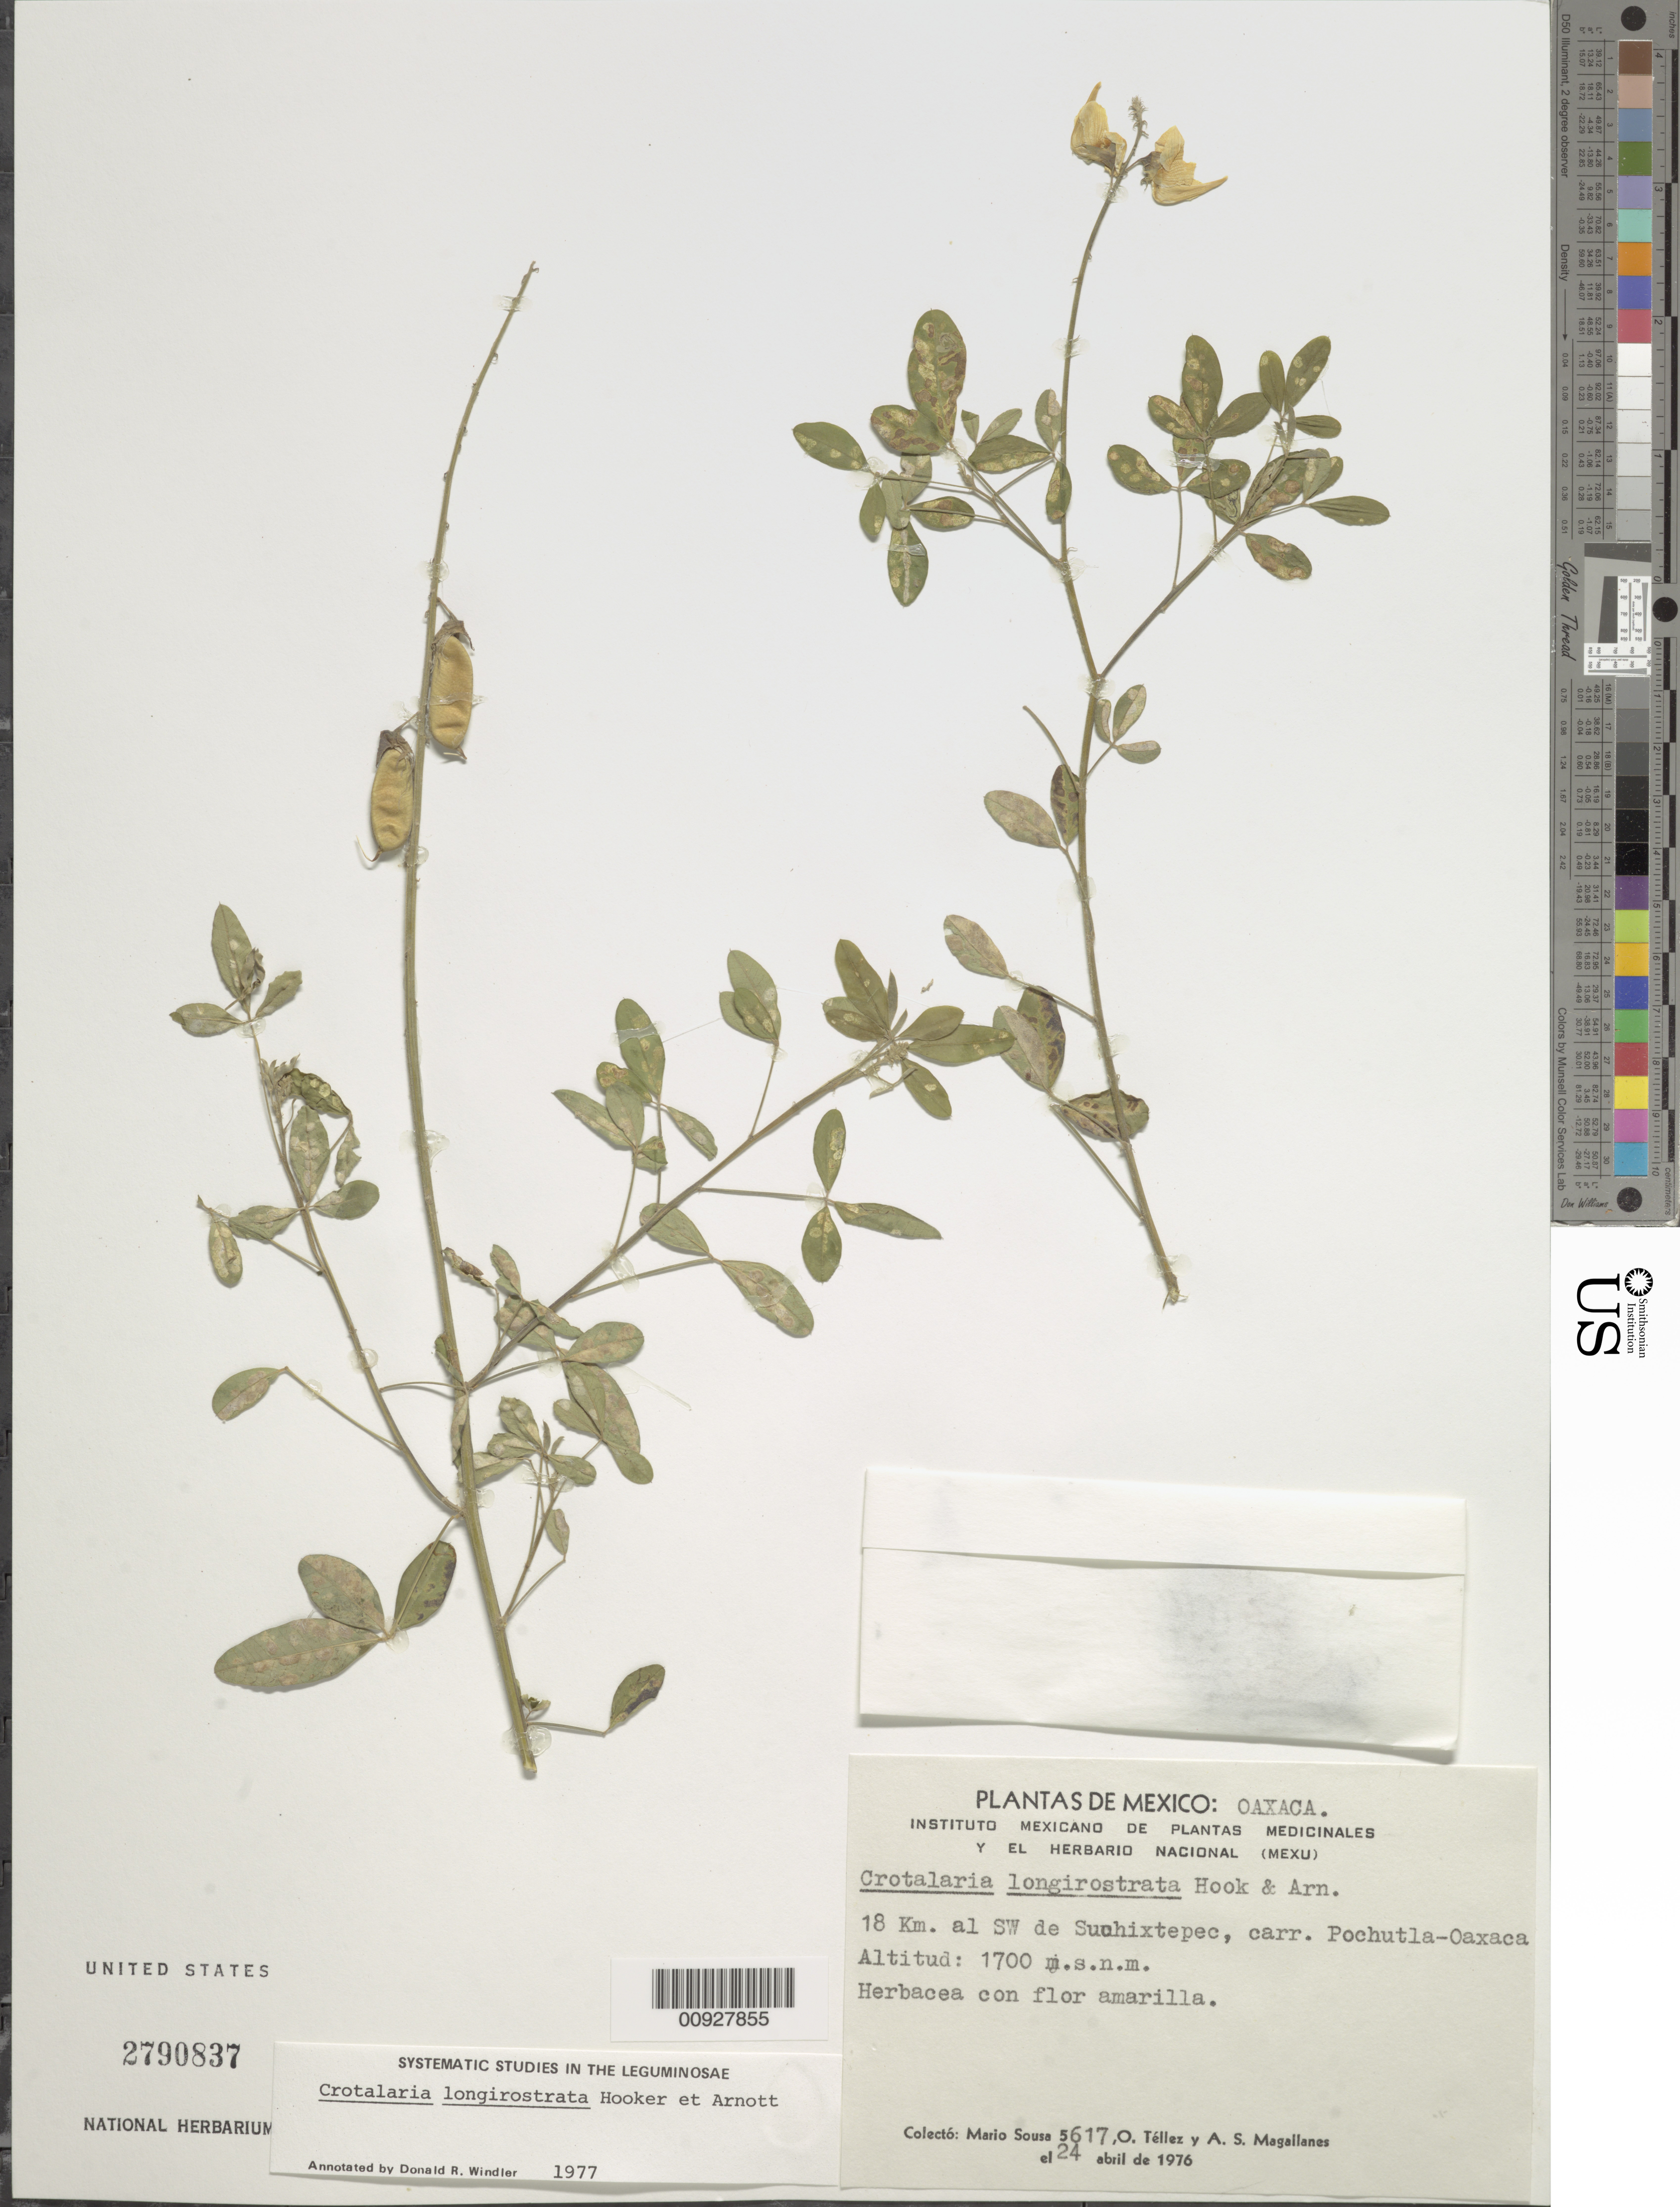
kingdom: Plantae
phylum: Tracheophyta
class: Magnoliopsida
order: Fabales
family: Fabaceae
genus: Crotalaria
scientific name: Crotalaria longirostrata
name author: Hook. & Arn.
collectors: M. Sousa S., O. Téllez V. & A. Magallanes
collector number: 5617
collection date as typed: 24 Apr 1976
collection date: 1976-04-24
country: Mexico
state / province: Oaxaca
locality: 18 km. al SW de Suchixtepec, carretera Pochutla-Oaxaca.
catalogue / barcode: US 2790837